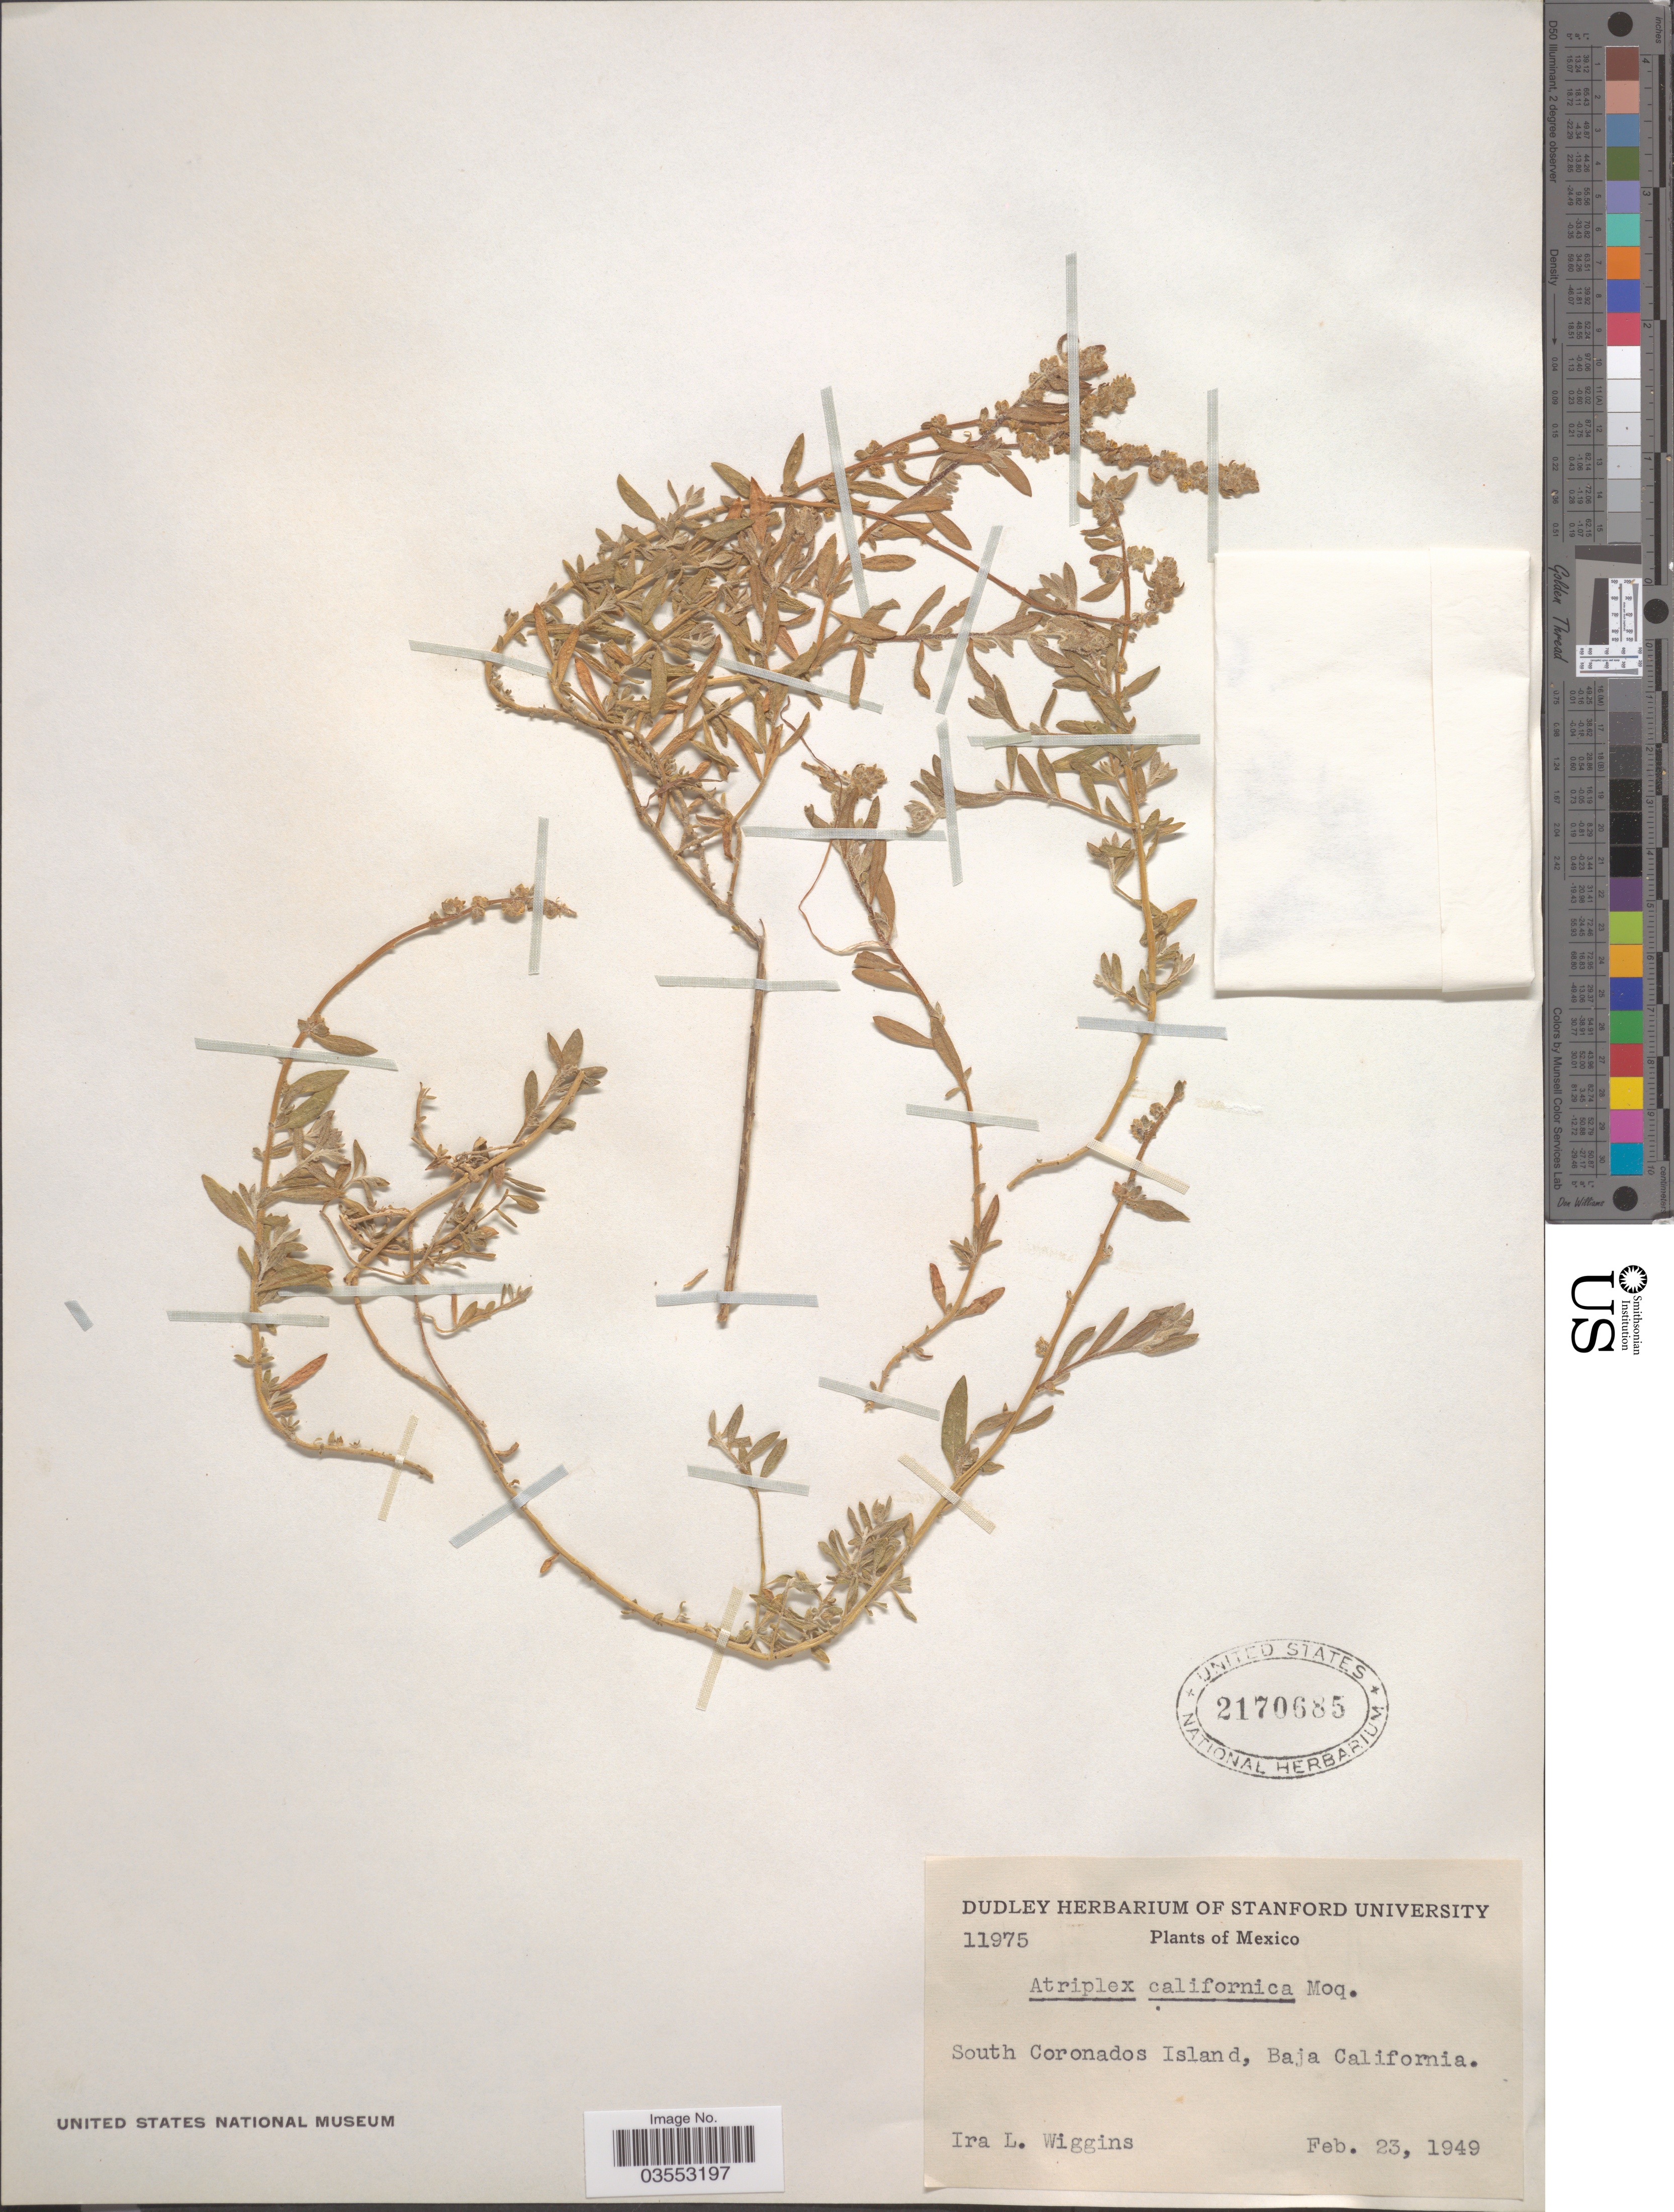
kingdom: Plantae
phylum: Tracheophyta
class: Magnoliopsida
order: Caryophyllales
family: Amaranthaceae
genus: Extriplex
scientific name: Extriplex californica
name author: (Moq.) E.H. Zacharias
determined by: Strong, Mark T., (BOT), Smithsonian Institution - National Museum of Natural History (UNITED STATES)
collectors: I. L. Wiggins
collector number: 11975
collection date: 1949-02-23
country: Mexico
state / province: Baja California Norte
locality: South Coronados Island.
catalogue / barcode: US 2170685